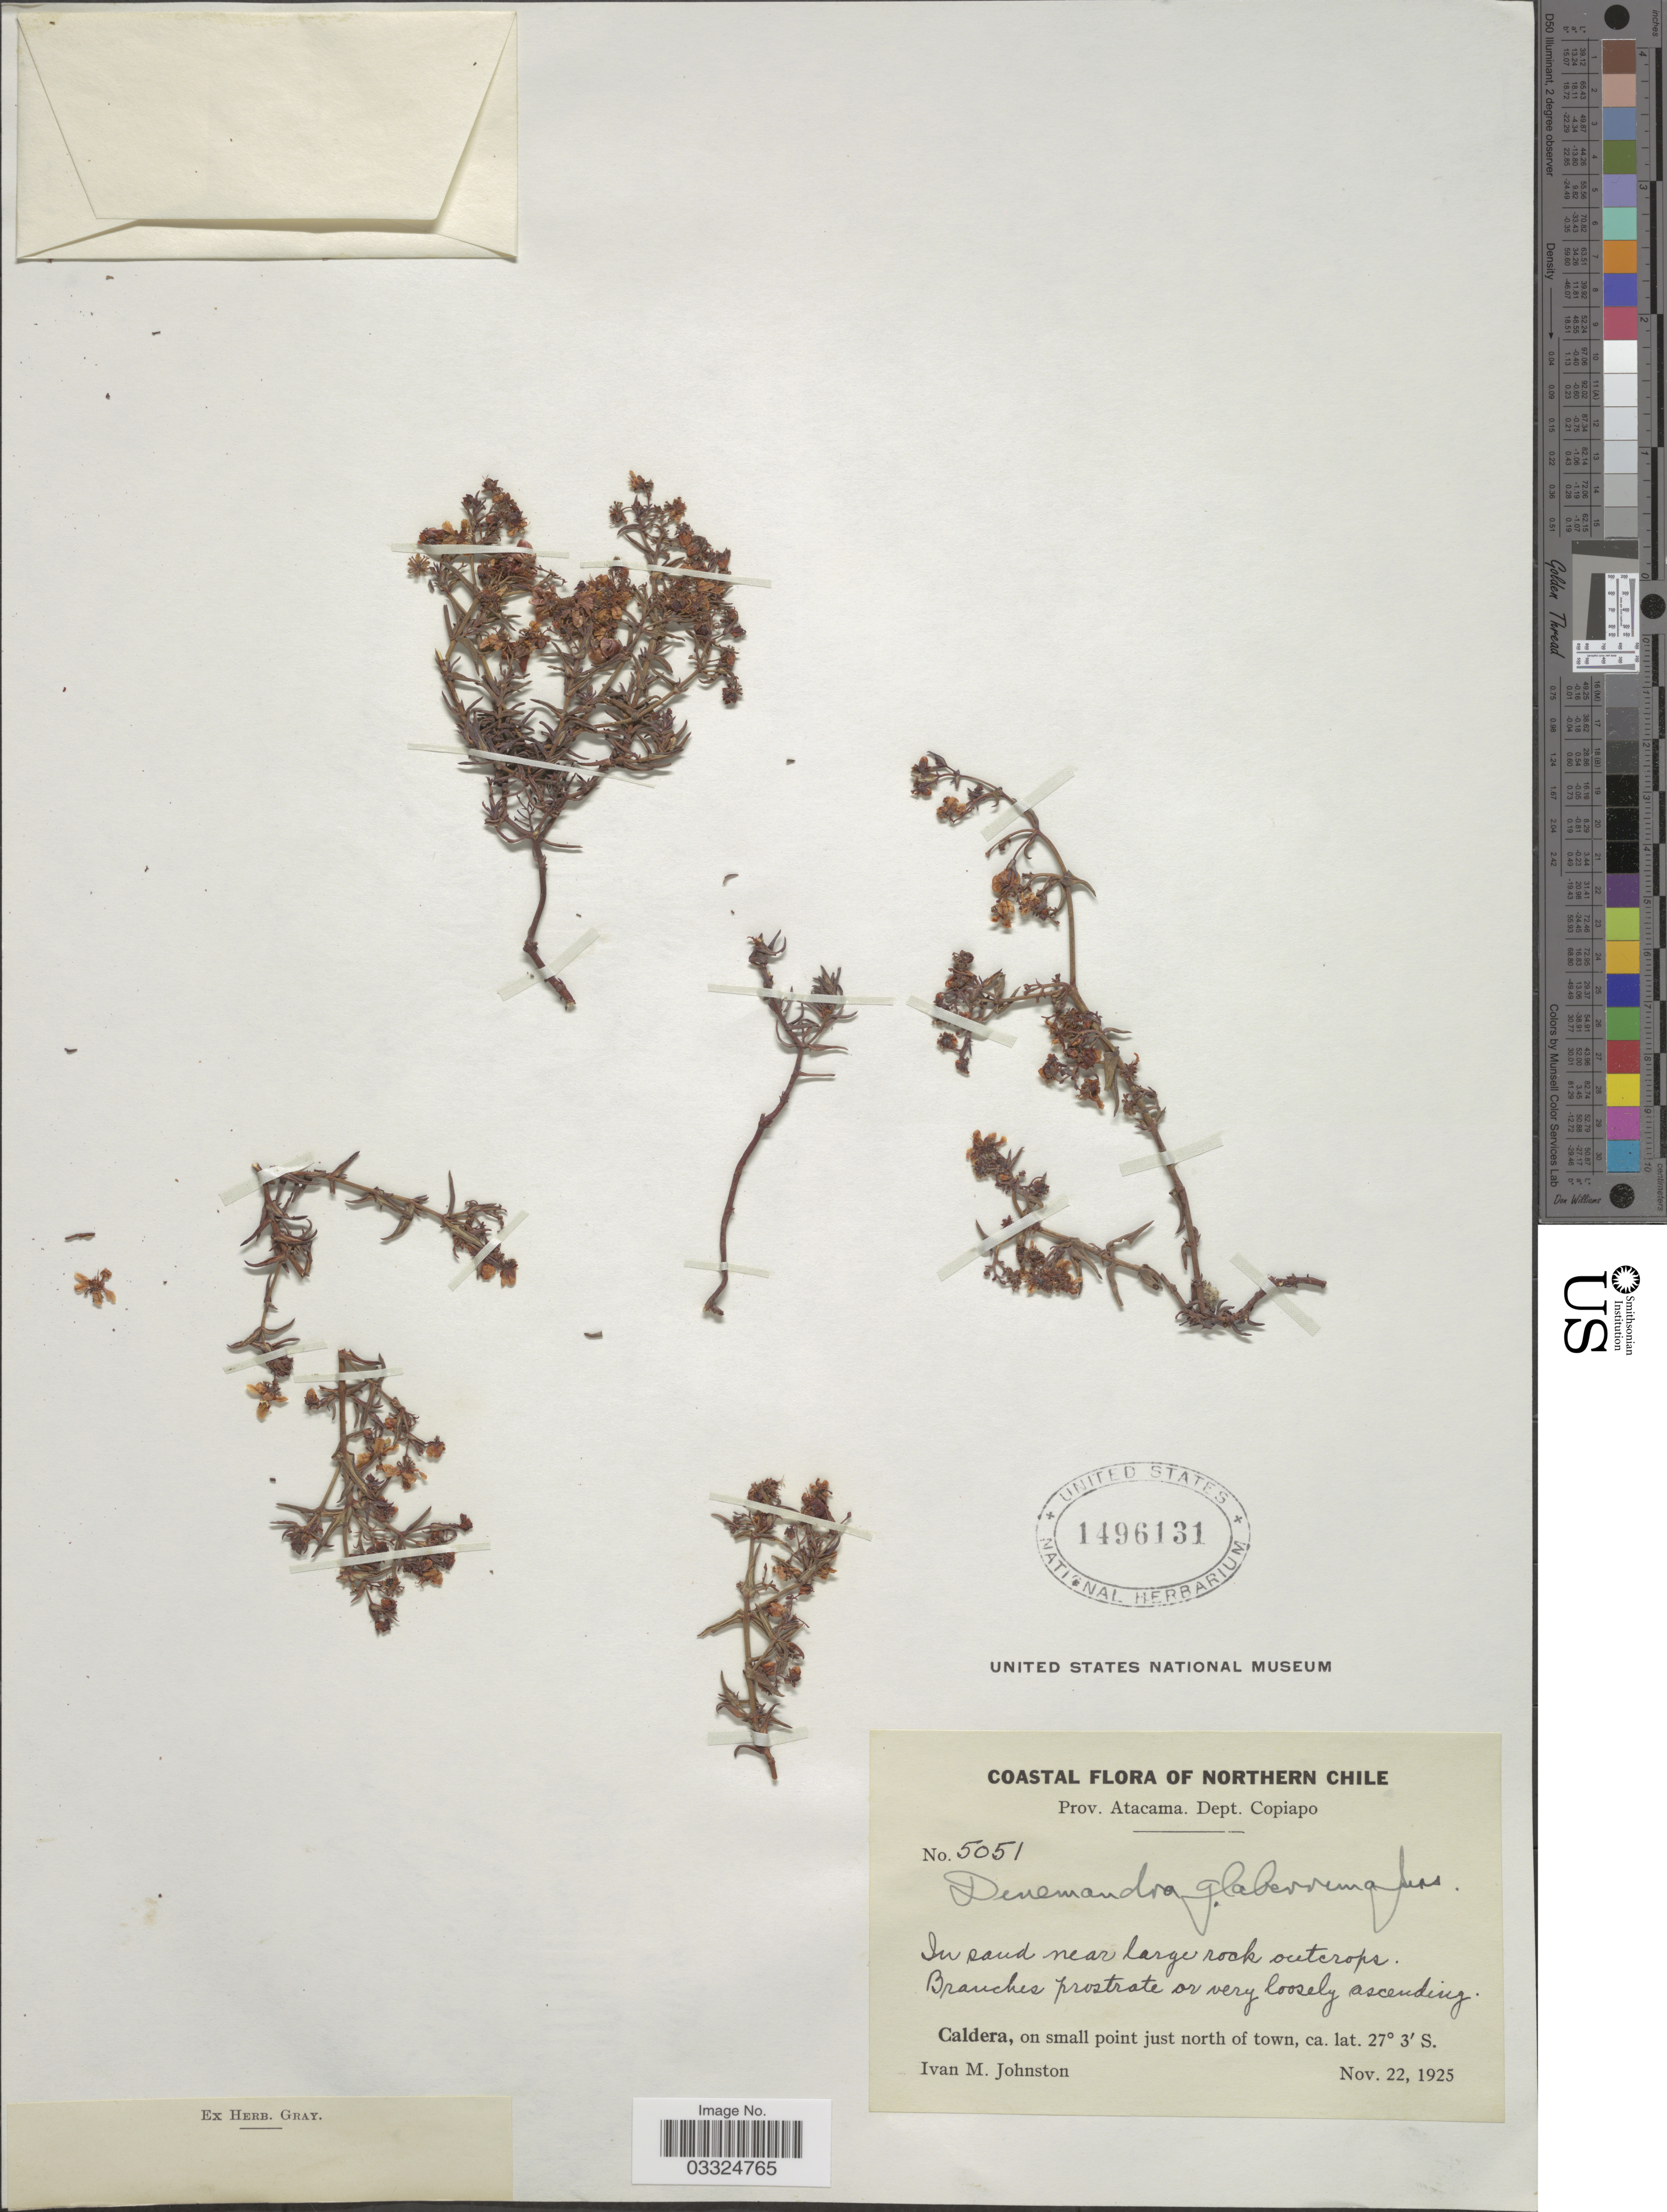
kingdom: Plantae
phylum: Tracheophyta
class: Magnoliopsida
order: Malpighiales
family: Malpighiaceae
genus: Dinemandra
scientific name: Dinemandra glaberrima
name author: A. Juss.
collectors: I.M. Johnston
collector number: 5051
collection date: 1925-11-22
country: Chile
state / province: Atacama (III)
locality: Northern Chile. Prov. Atacama. Dept. Copiapo. Caldera, on small point just north of town.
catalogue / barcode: US 1496131